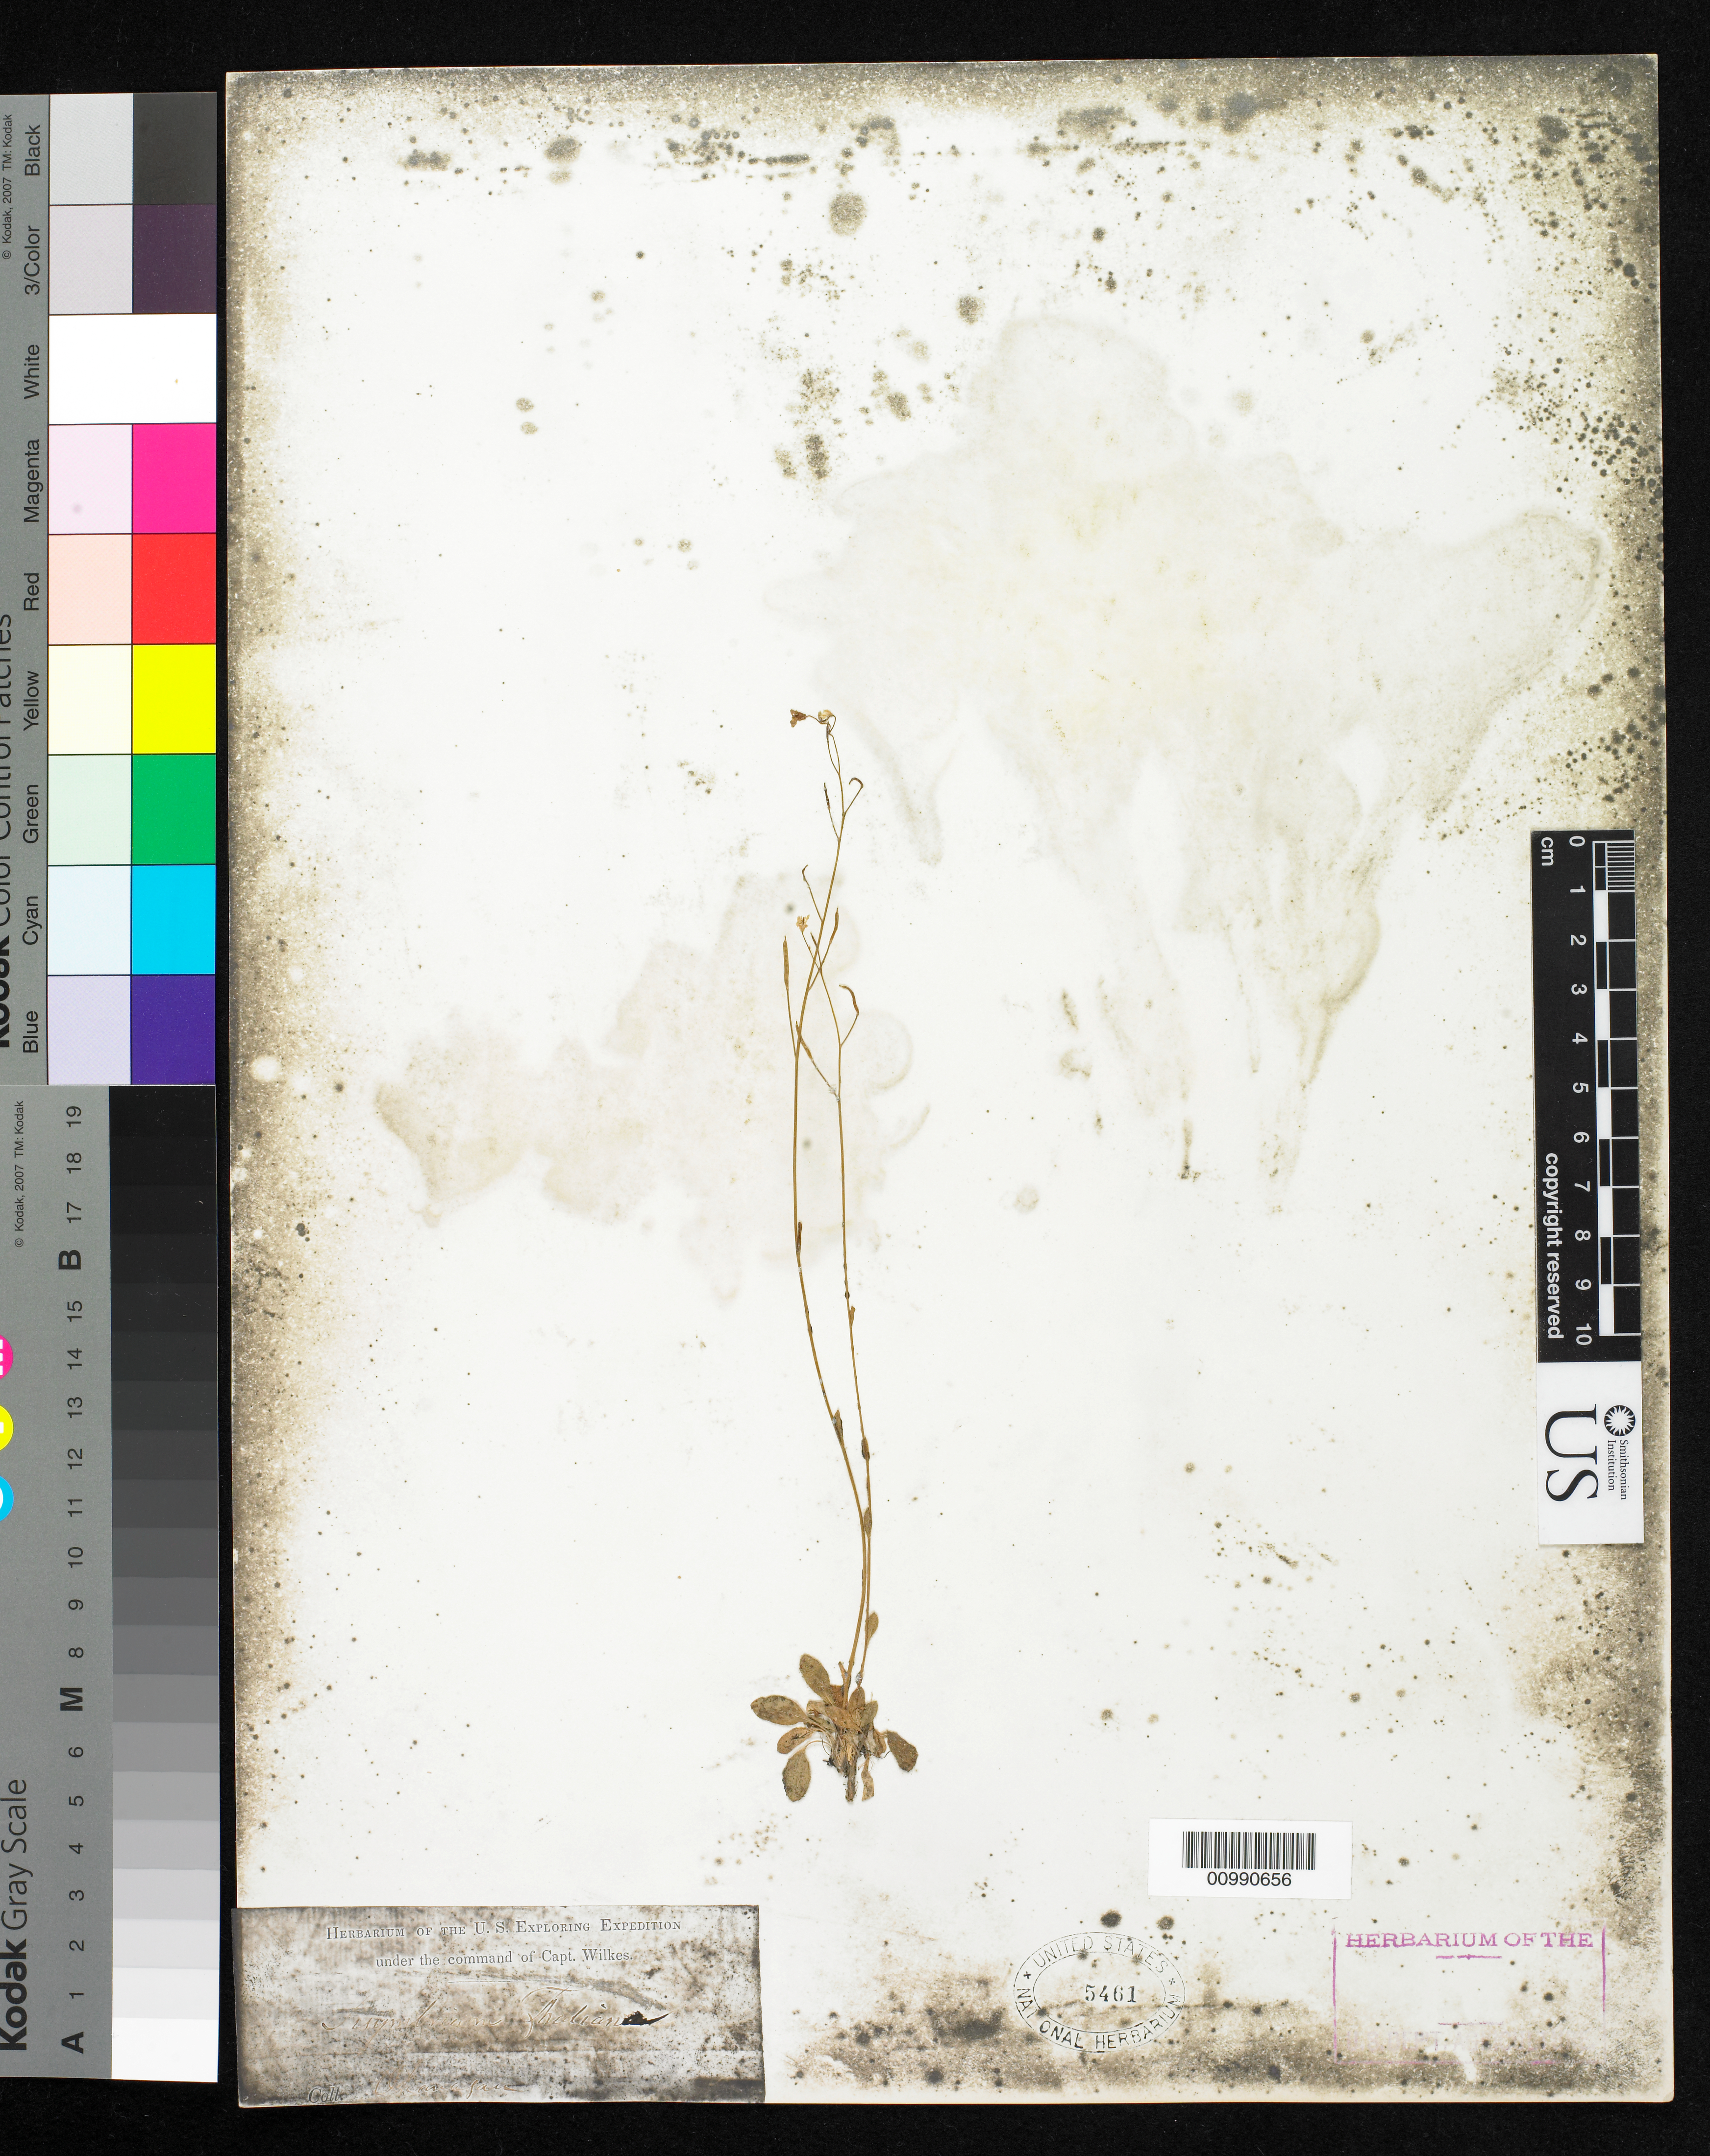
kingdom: Plantae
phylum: Tracheophyta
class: Magnoliopsida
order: Brassicales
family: Brassicaceae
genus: Arabidopsis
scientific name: Arabidopsis thaliana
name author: (L.) Heynh.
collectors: Wilkes Explor. Exped.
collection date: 1838/1842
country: United States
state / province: Washington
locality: Ohanagan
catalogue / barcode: US 5461